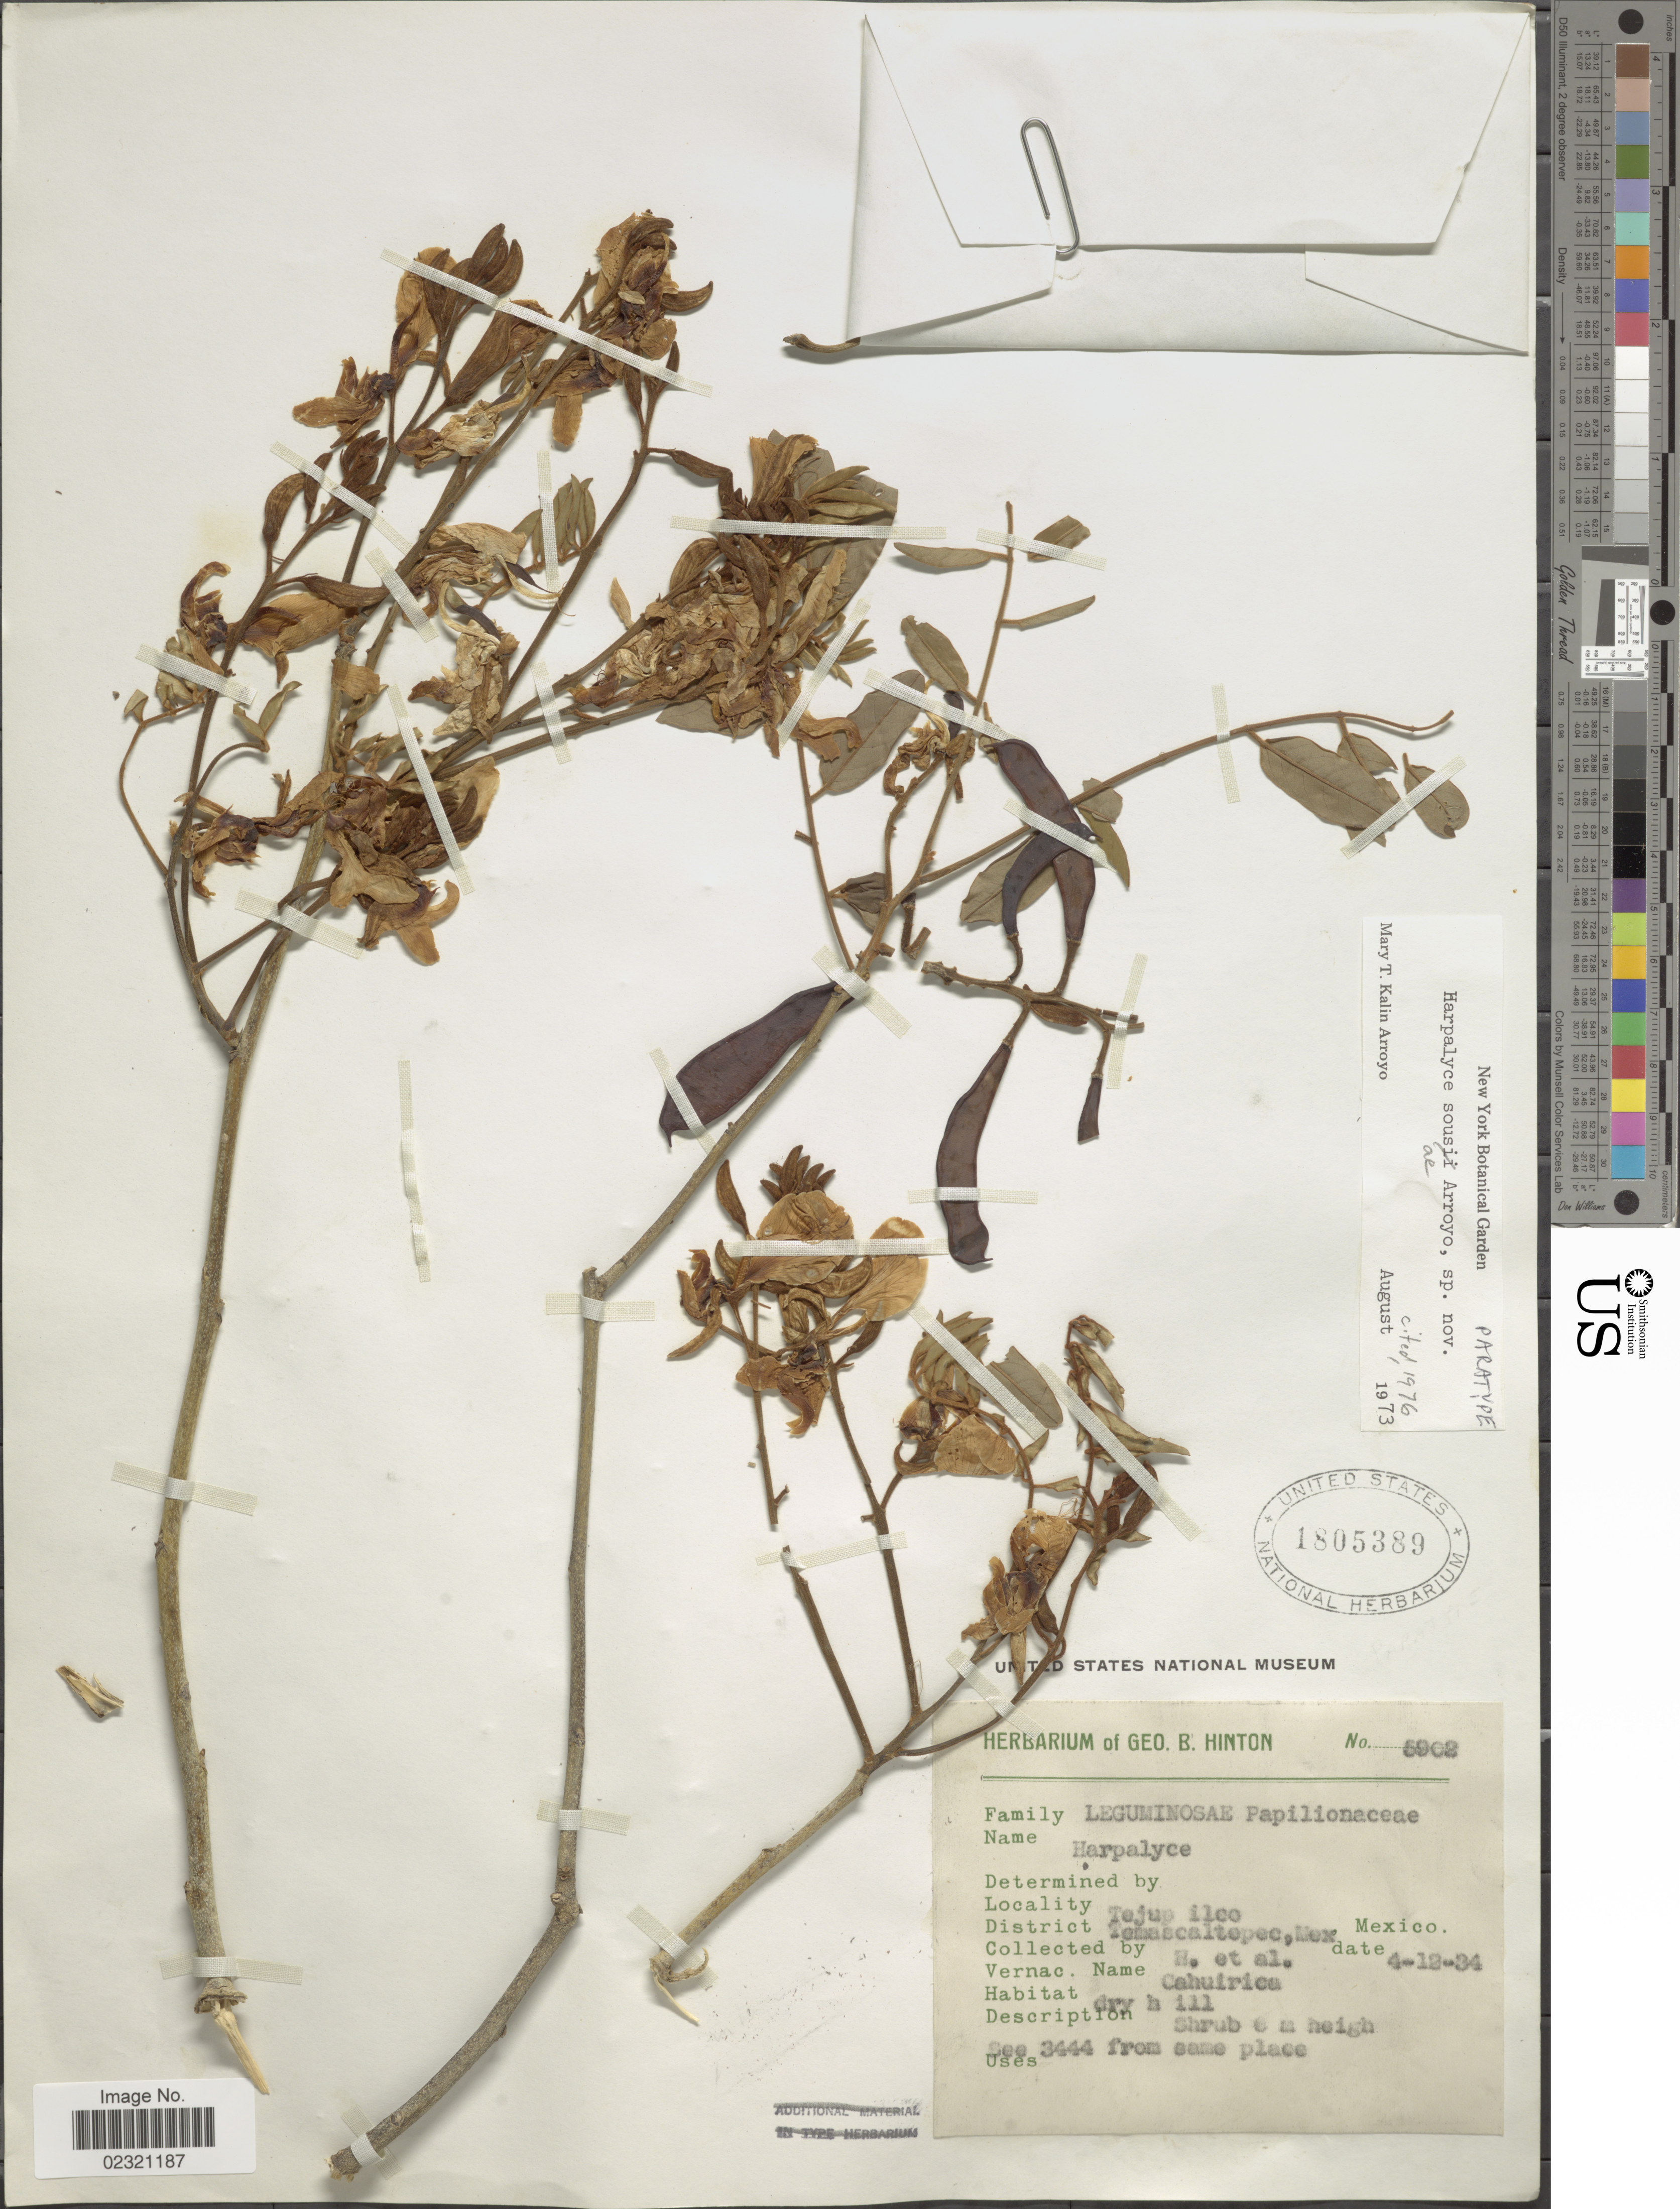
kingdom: Plantae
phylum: Tracheophyta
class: Magnoliopsida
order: Fabales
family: Fabaceae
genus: Harpalyce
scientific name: Harpalyce sousae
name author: Arroyo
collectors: G. B. Hinton & et al.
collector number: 5902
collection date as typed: Transcribed d/m/y: 12/4/34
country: Mexico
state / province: México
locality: Tejupilco, District Temascaltepec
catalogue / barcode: US 1805389